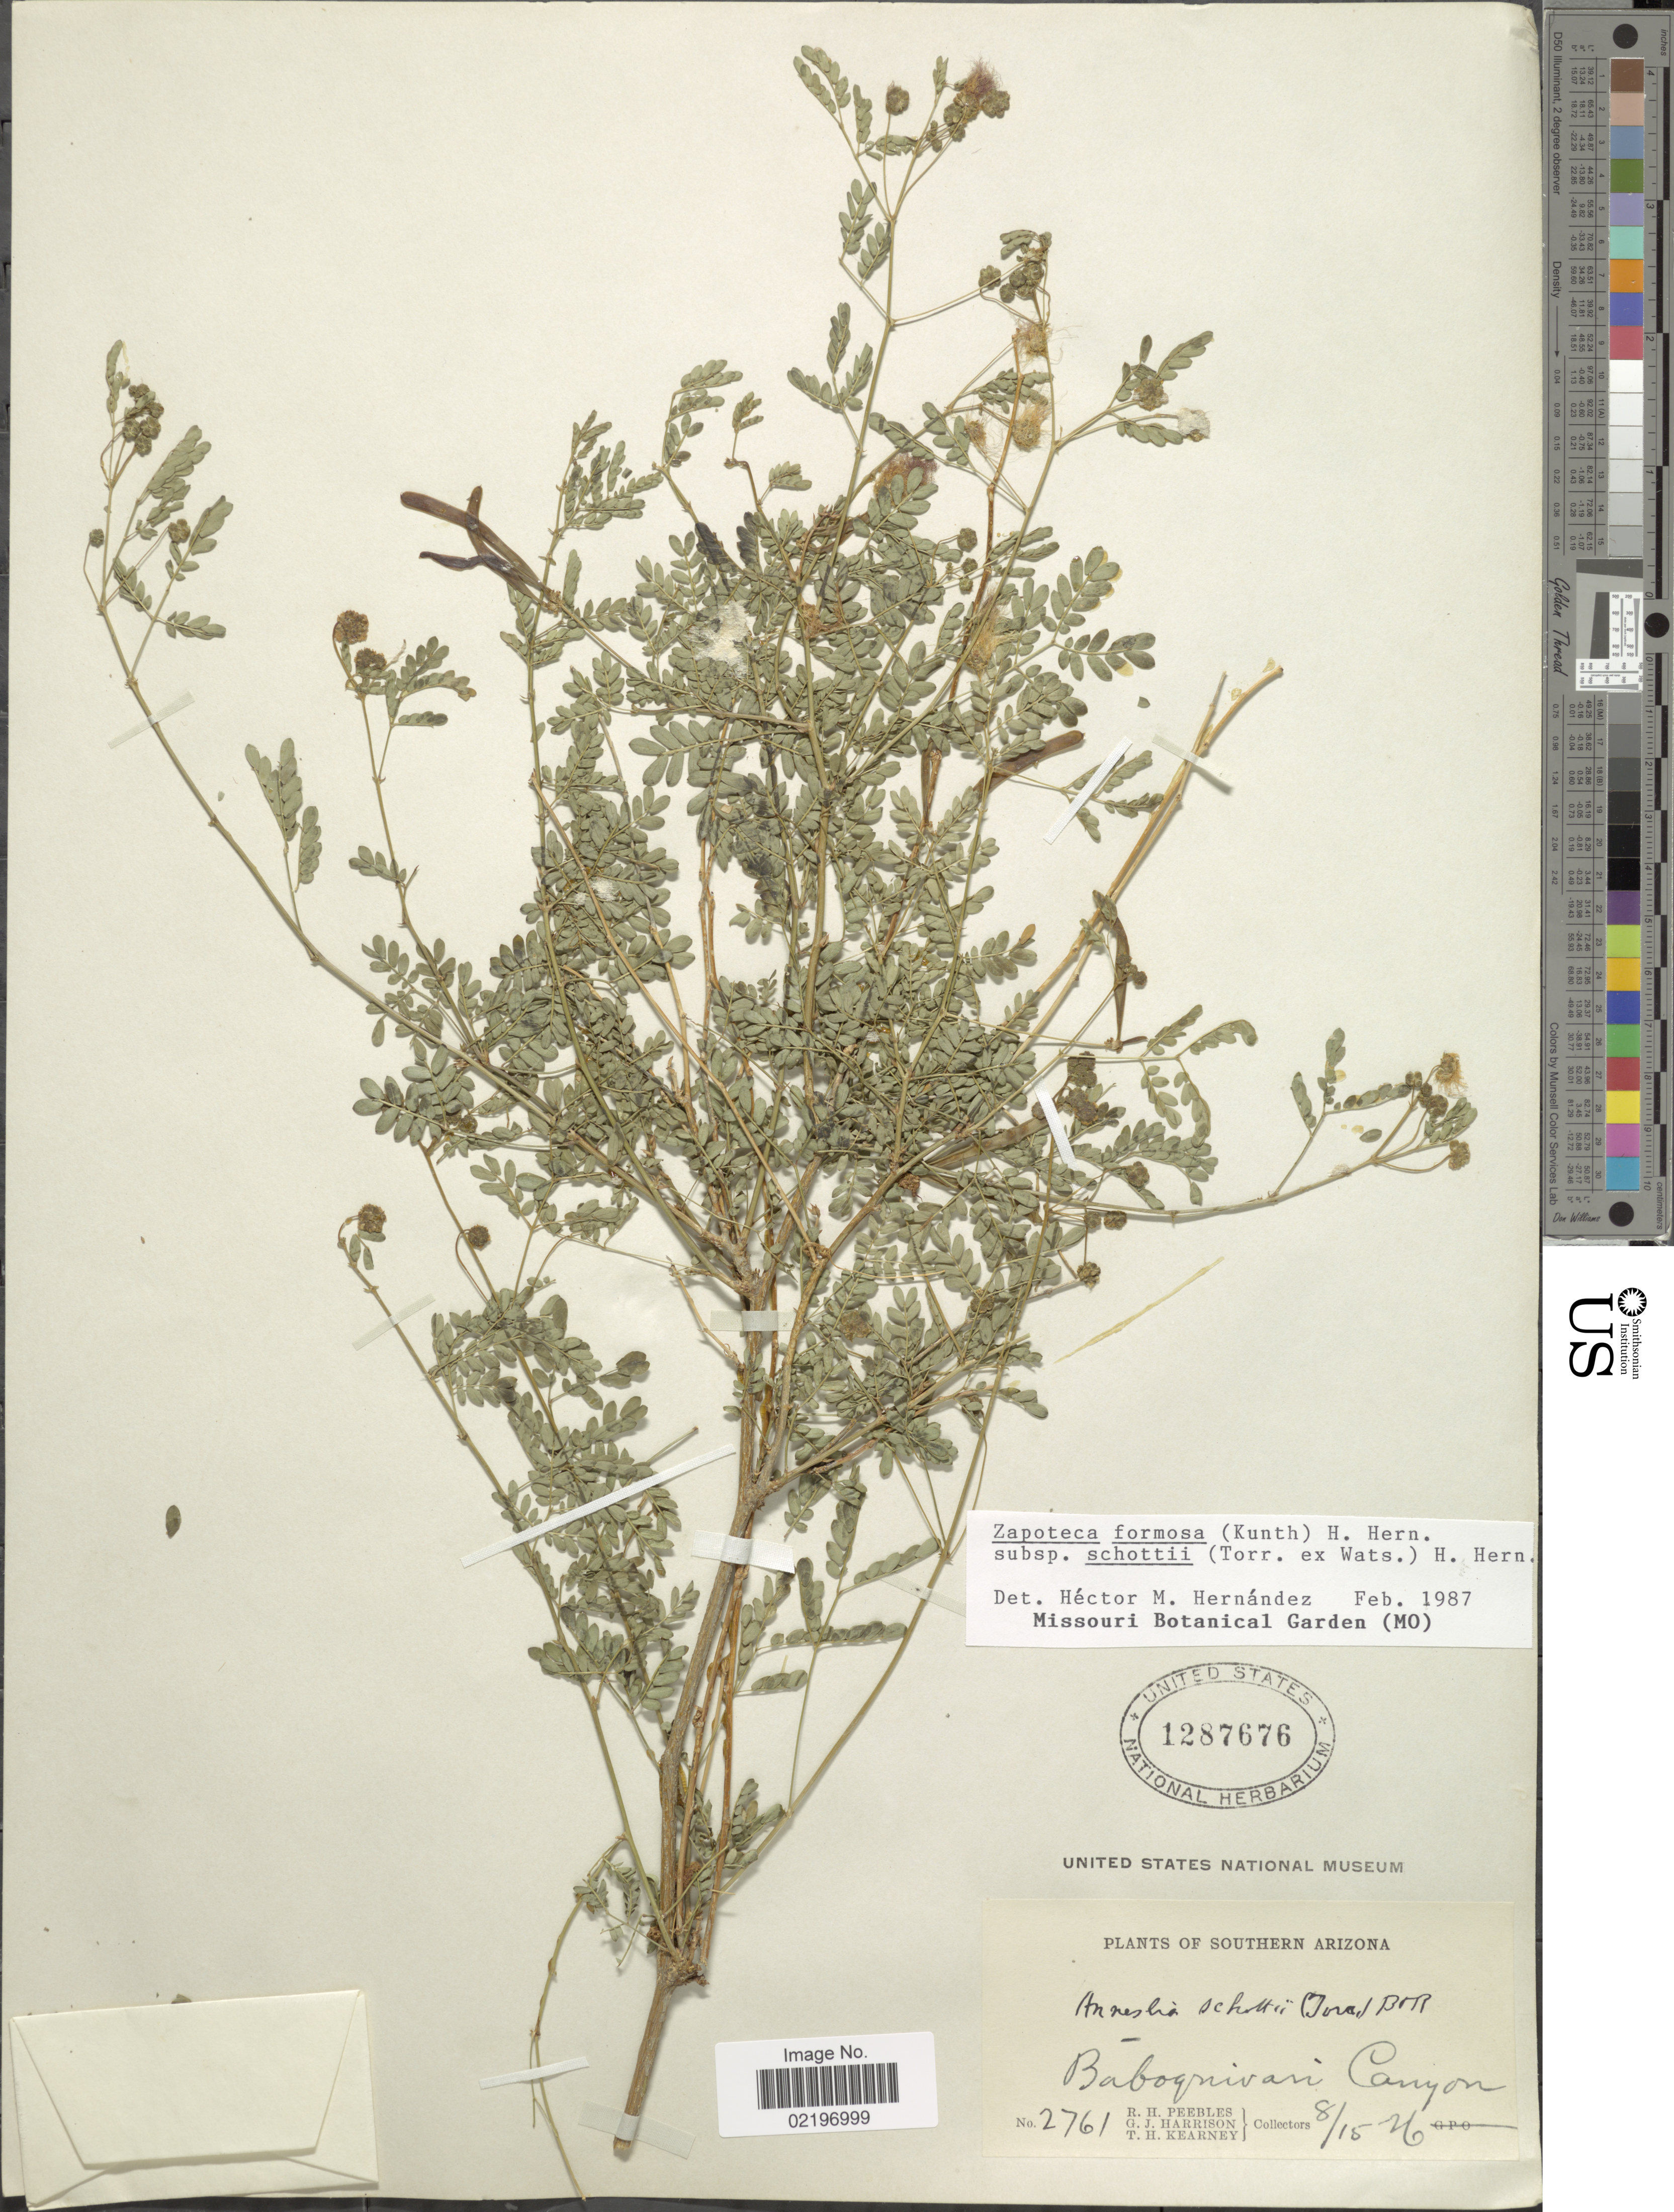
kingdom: Plantae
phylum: Tracheophyta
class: Magnoliopsida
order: Fabales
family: Fabaceae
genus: Zapoteca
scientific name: Zapoteca formosa subsp. schottii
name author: (Torr. ex S. Watson) H.M. Hern.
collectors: R. H. Peebles, G. J. Harrison & T. H. Kearney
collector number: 2761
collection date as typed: Transcribed d/m/y: 15/8/26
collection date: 1926-08-15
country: United States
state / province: Arizona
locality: Southern Arizona. Baboquivari Canyon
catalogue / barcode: US 1287676